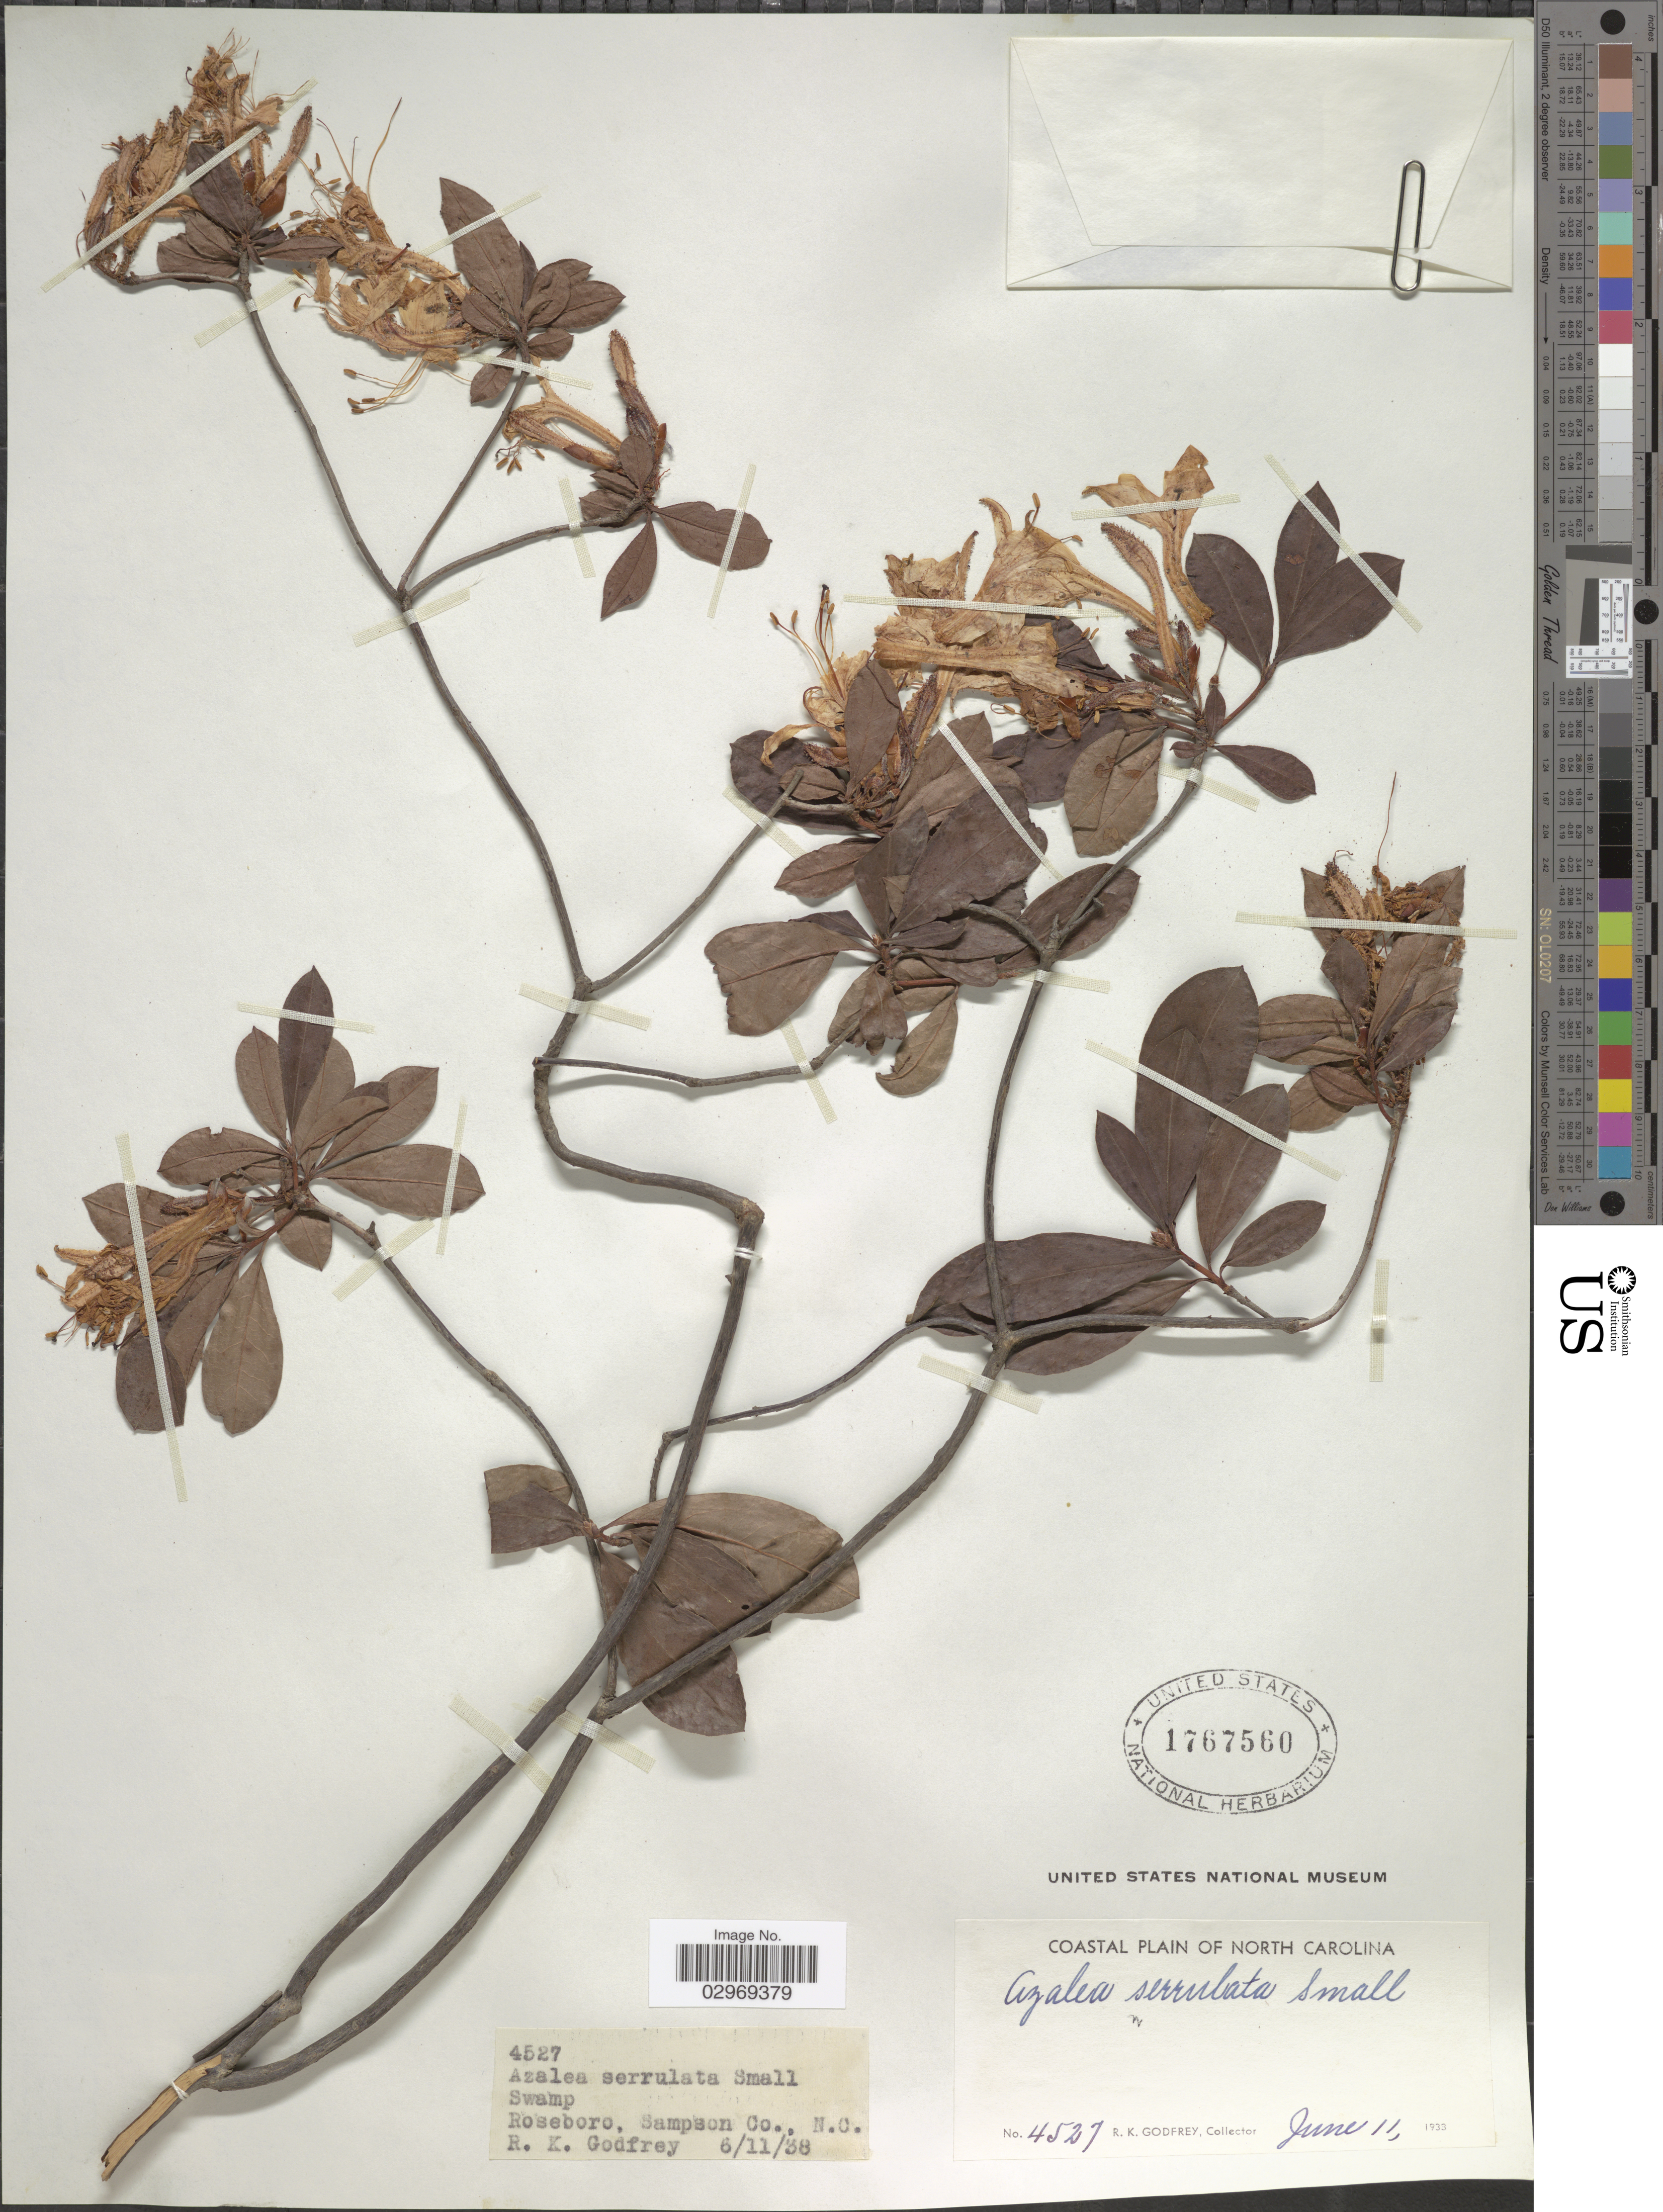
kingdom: Plantae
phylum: Tracheophyta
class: Magnoliopsida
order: Ericales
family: Ericaceae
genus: Rhododendron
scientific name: Rhododendron serrulatum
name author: (Small) Millais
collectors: R. K. Godfrey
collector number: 4527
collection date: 1938-06-11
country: United States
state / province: North Carolina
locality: Coastal Plain of North Carolina. Roseboro, Sampson Co.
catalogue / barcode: US 1767560